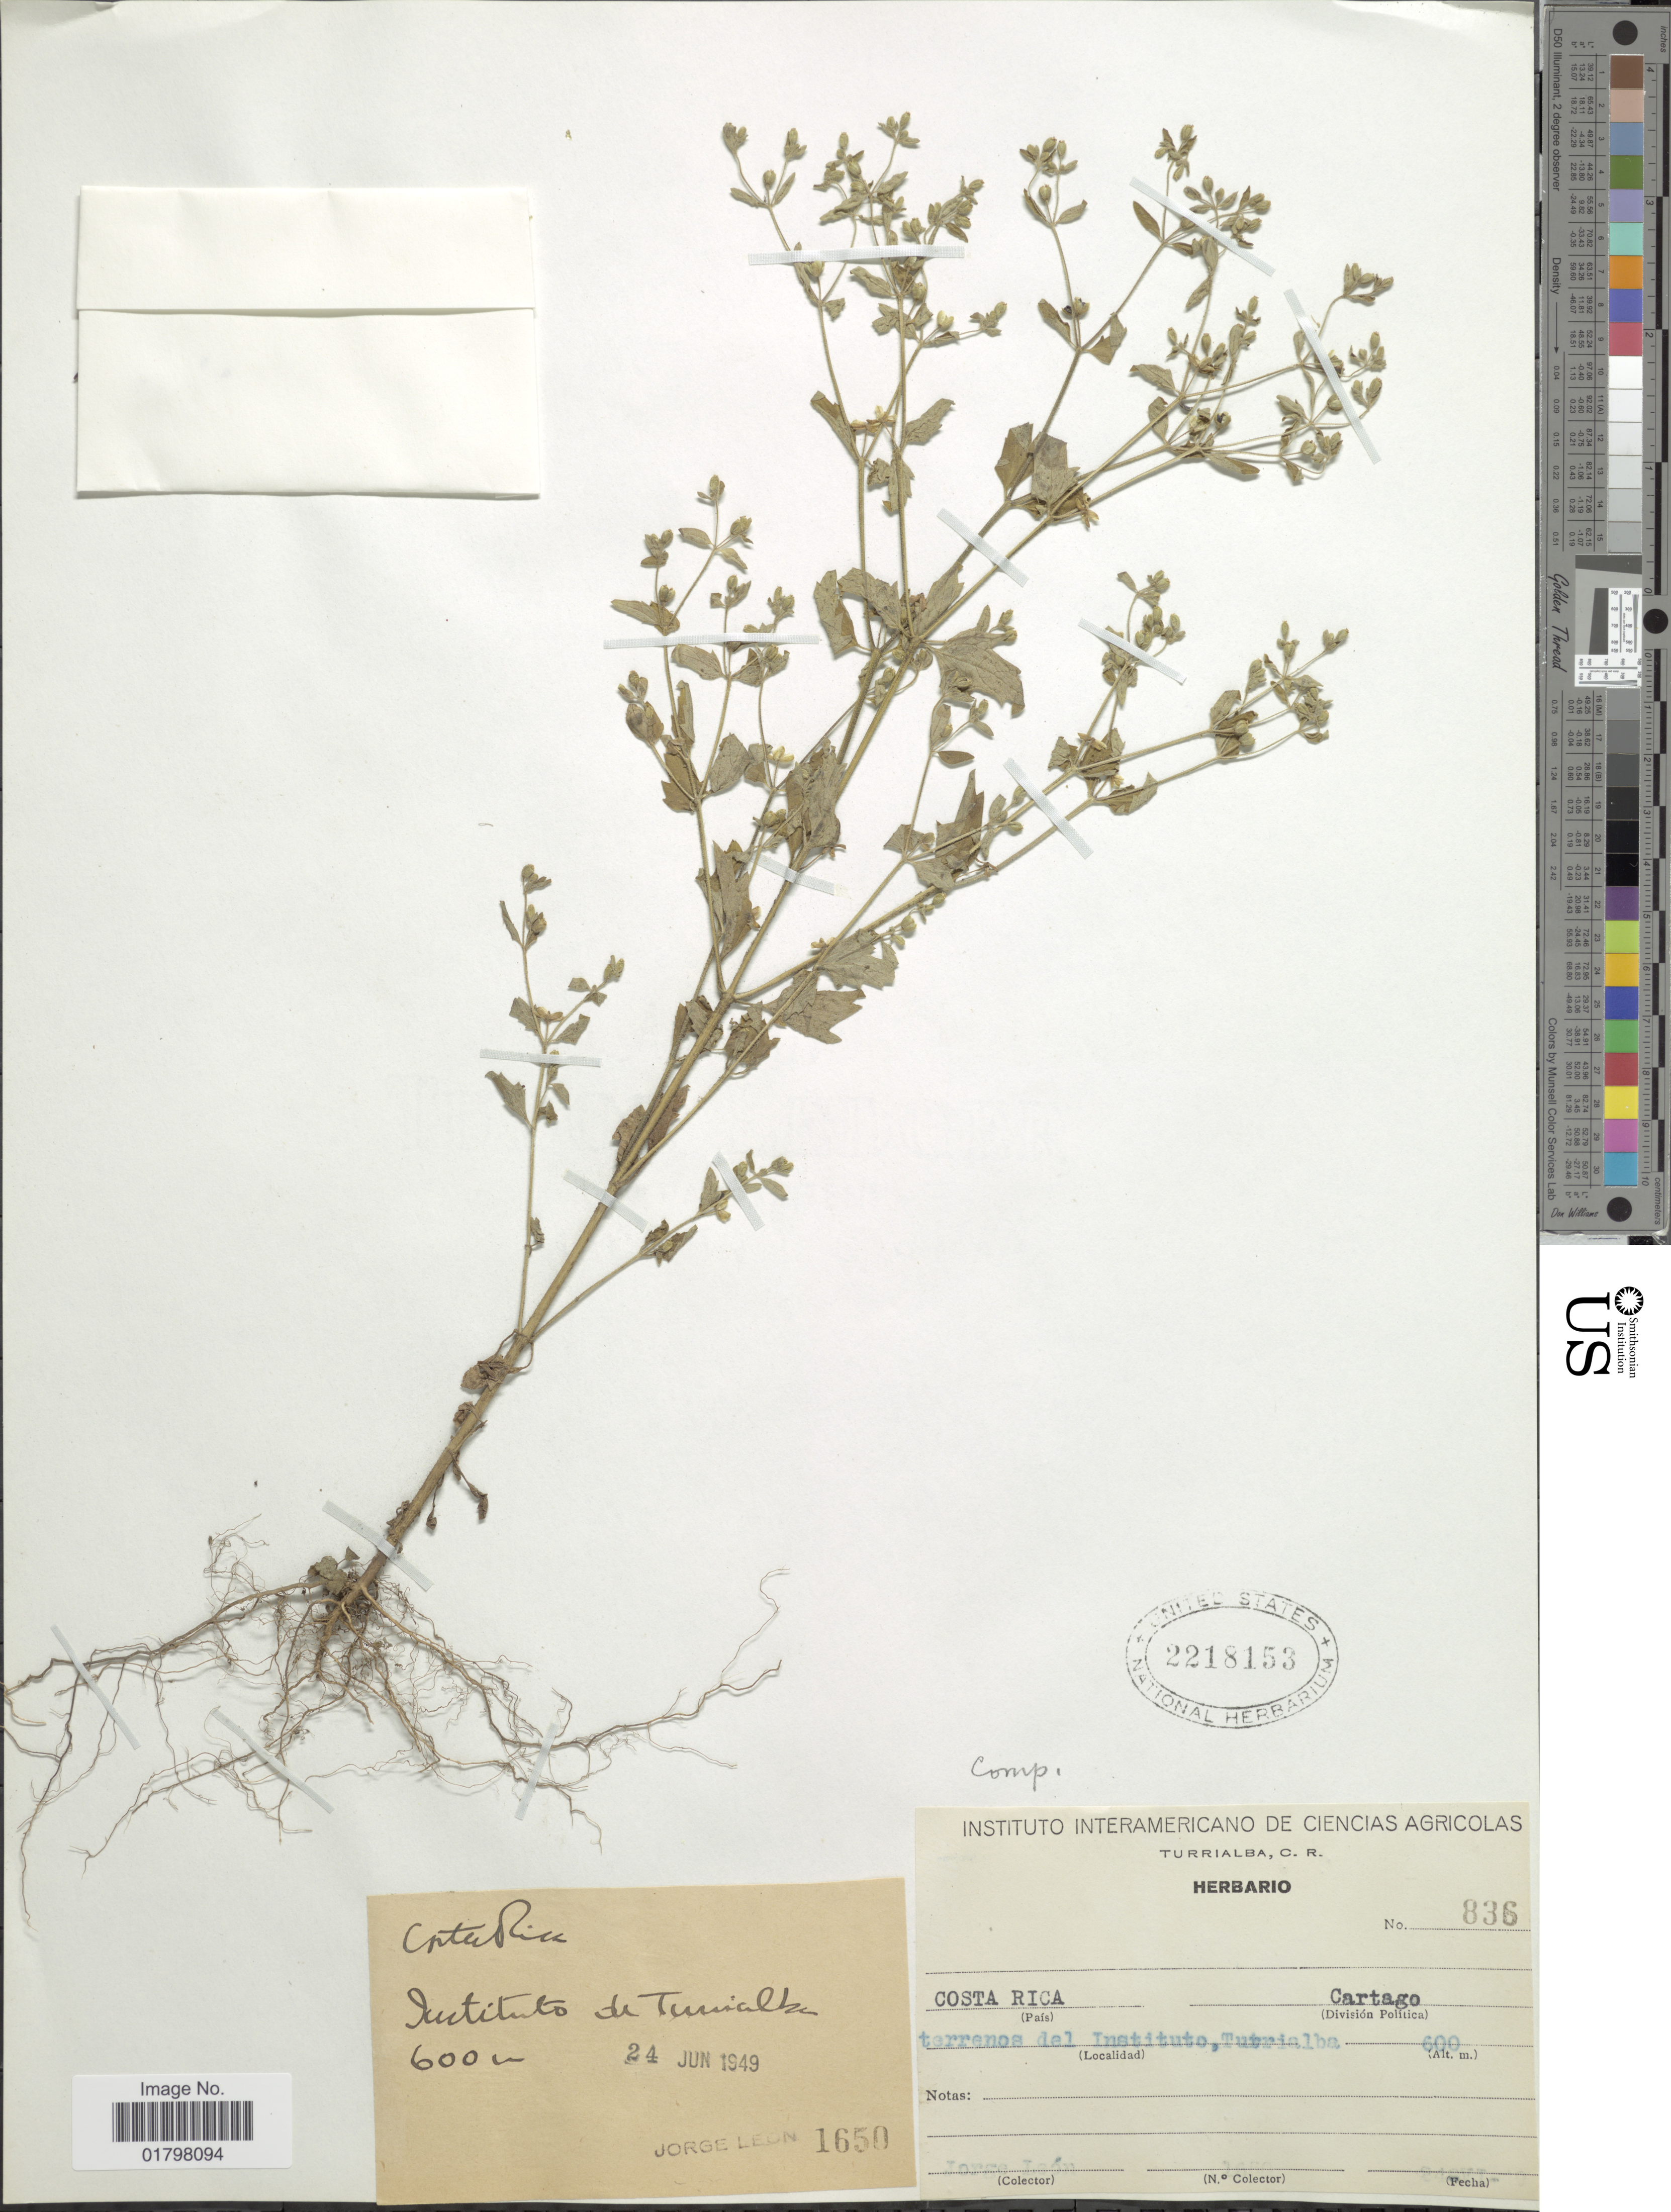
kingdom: Plantae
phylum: Tracheophyta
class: Magnoliopsida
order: Asterales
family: Asteraceae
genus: Galeana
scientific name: Galeana pratensis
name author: (Kunth) Rydb.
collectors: J. León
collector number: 1650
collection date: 1949-06-24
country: Costa Rica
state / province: Cartago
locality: Cartago. Terranos del Instituto, Tutrialba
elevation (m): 600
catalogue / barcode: US 2218153